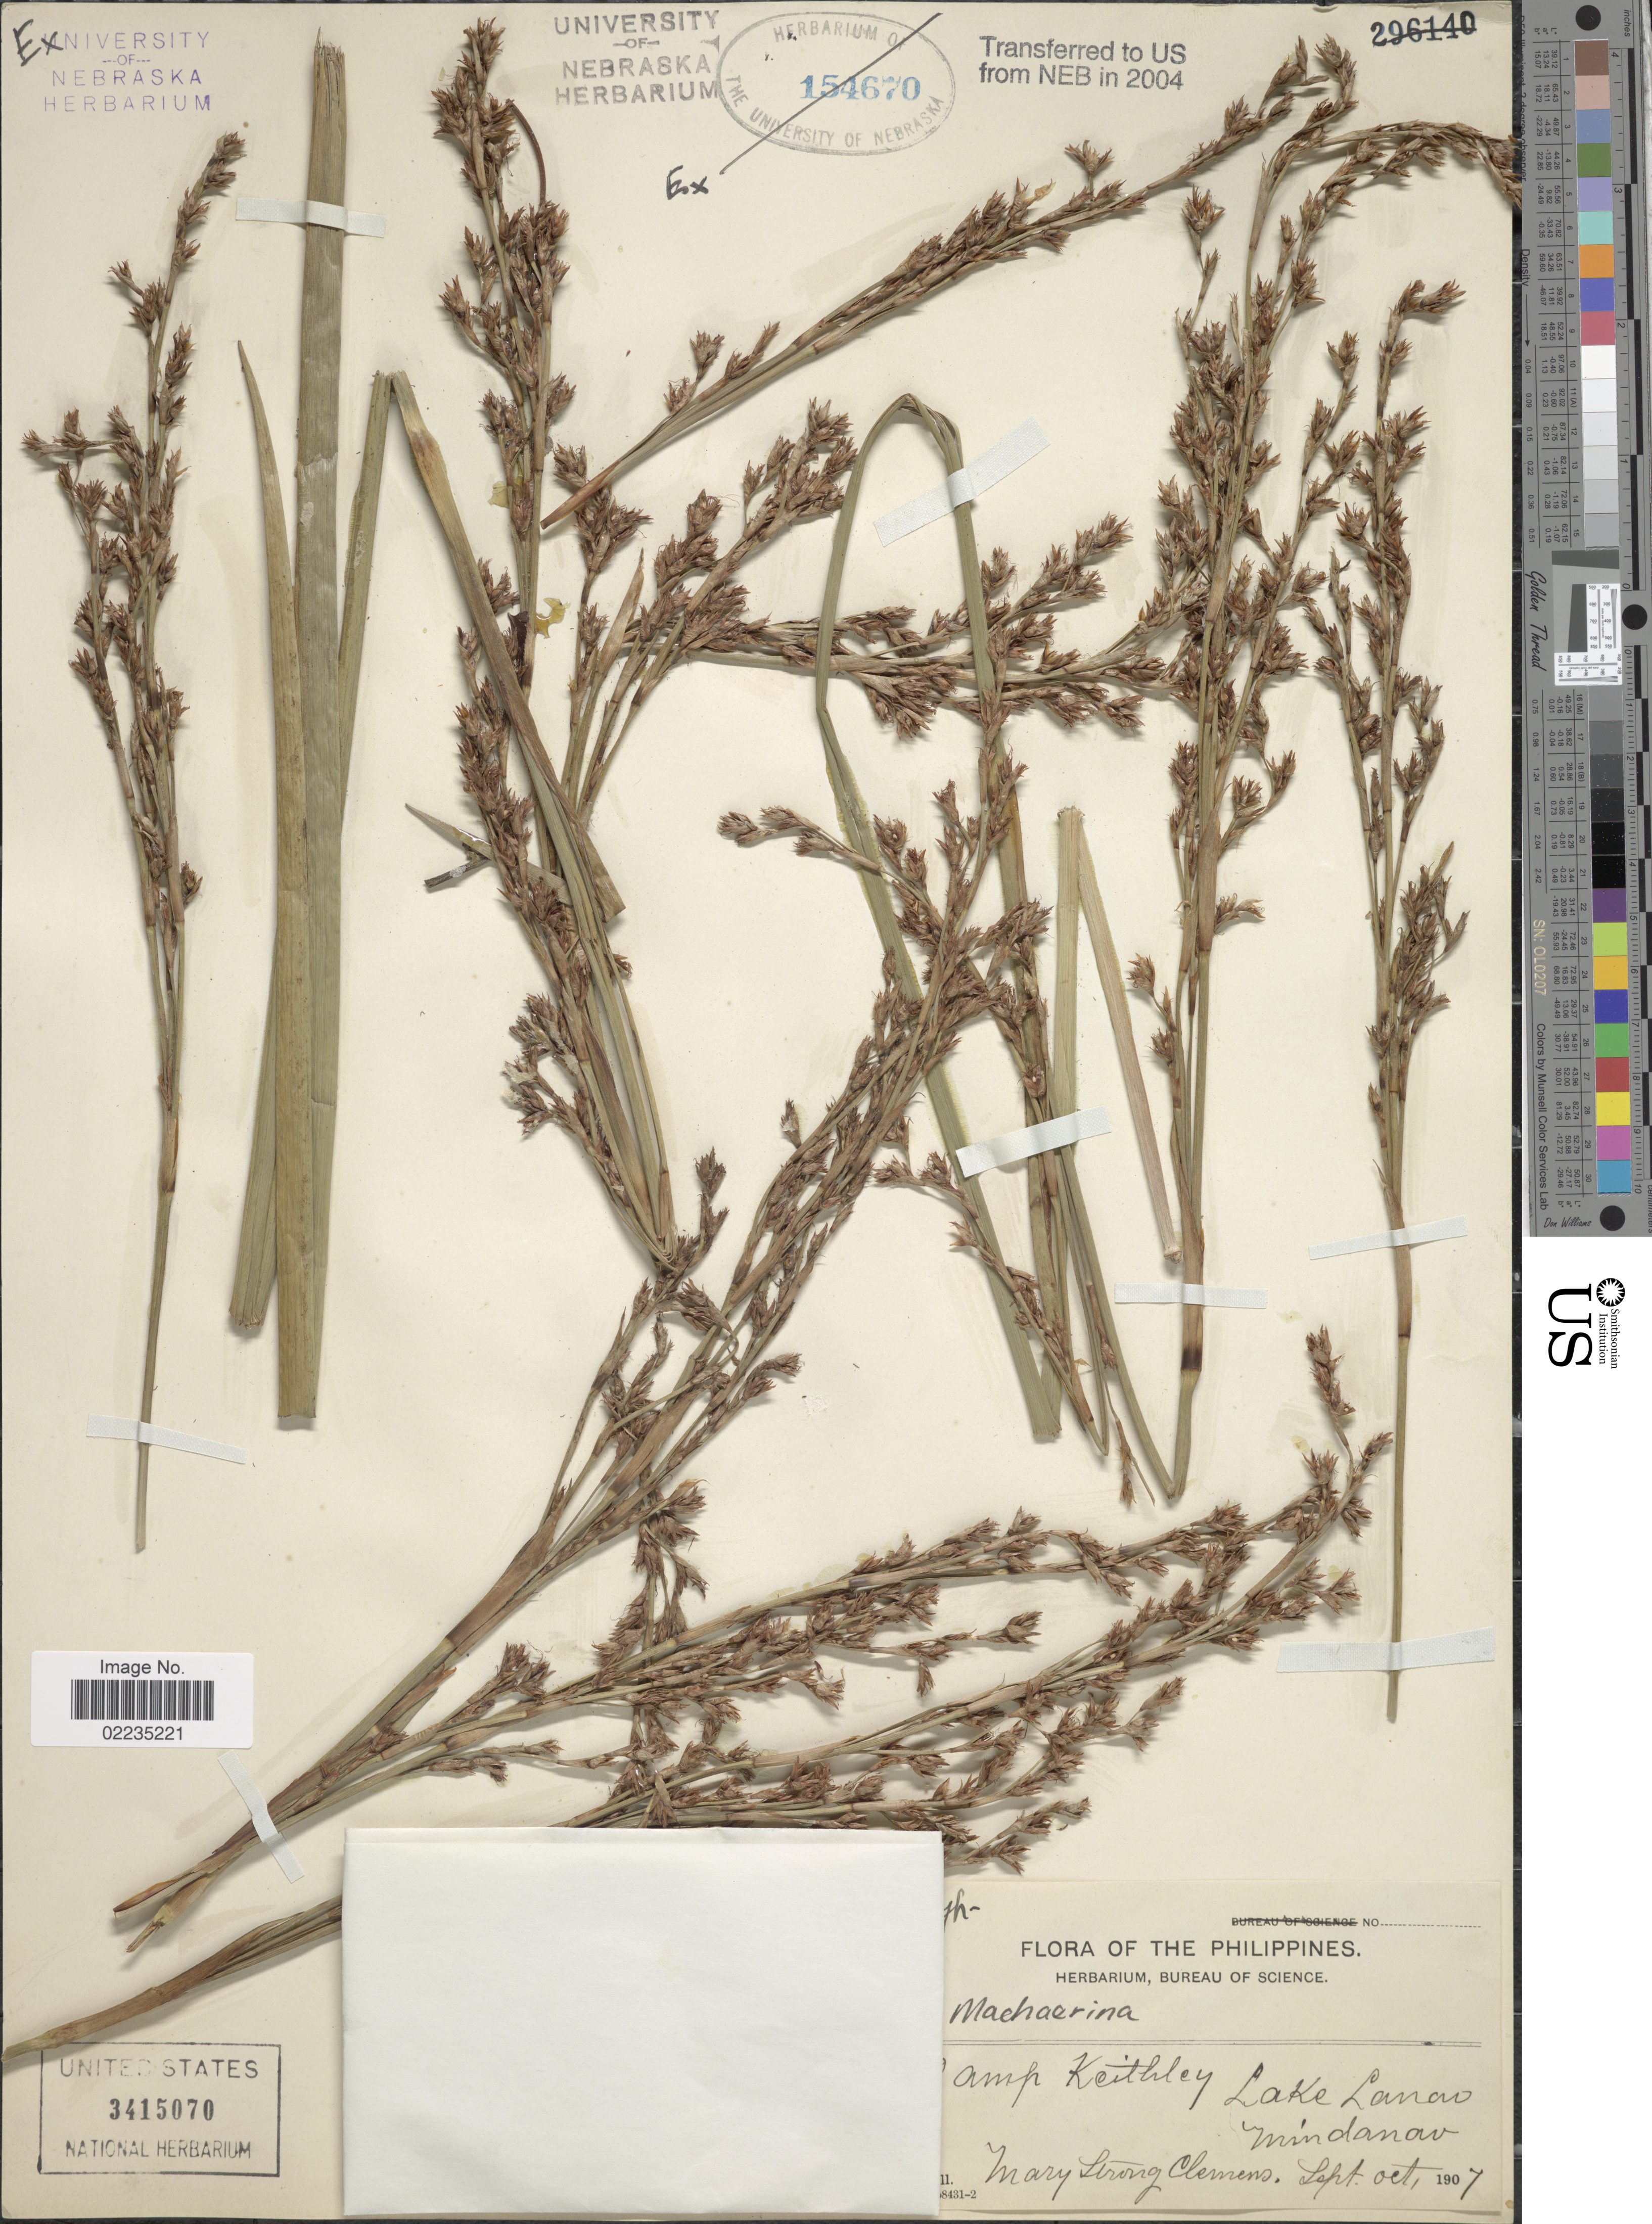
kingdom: Plantae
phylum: Tracheophyta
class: Liliopsida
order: Poales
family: Cyperaceae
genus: Machaerina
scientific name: Machaerina sp.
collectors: M. S. Clemens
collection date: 1907-09/1907-10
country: Philippines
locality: Camp Keithley, Lake Lamao, Mindanao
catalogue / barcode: US 3415070